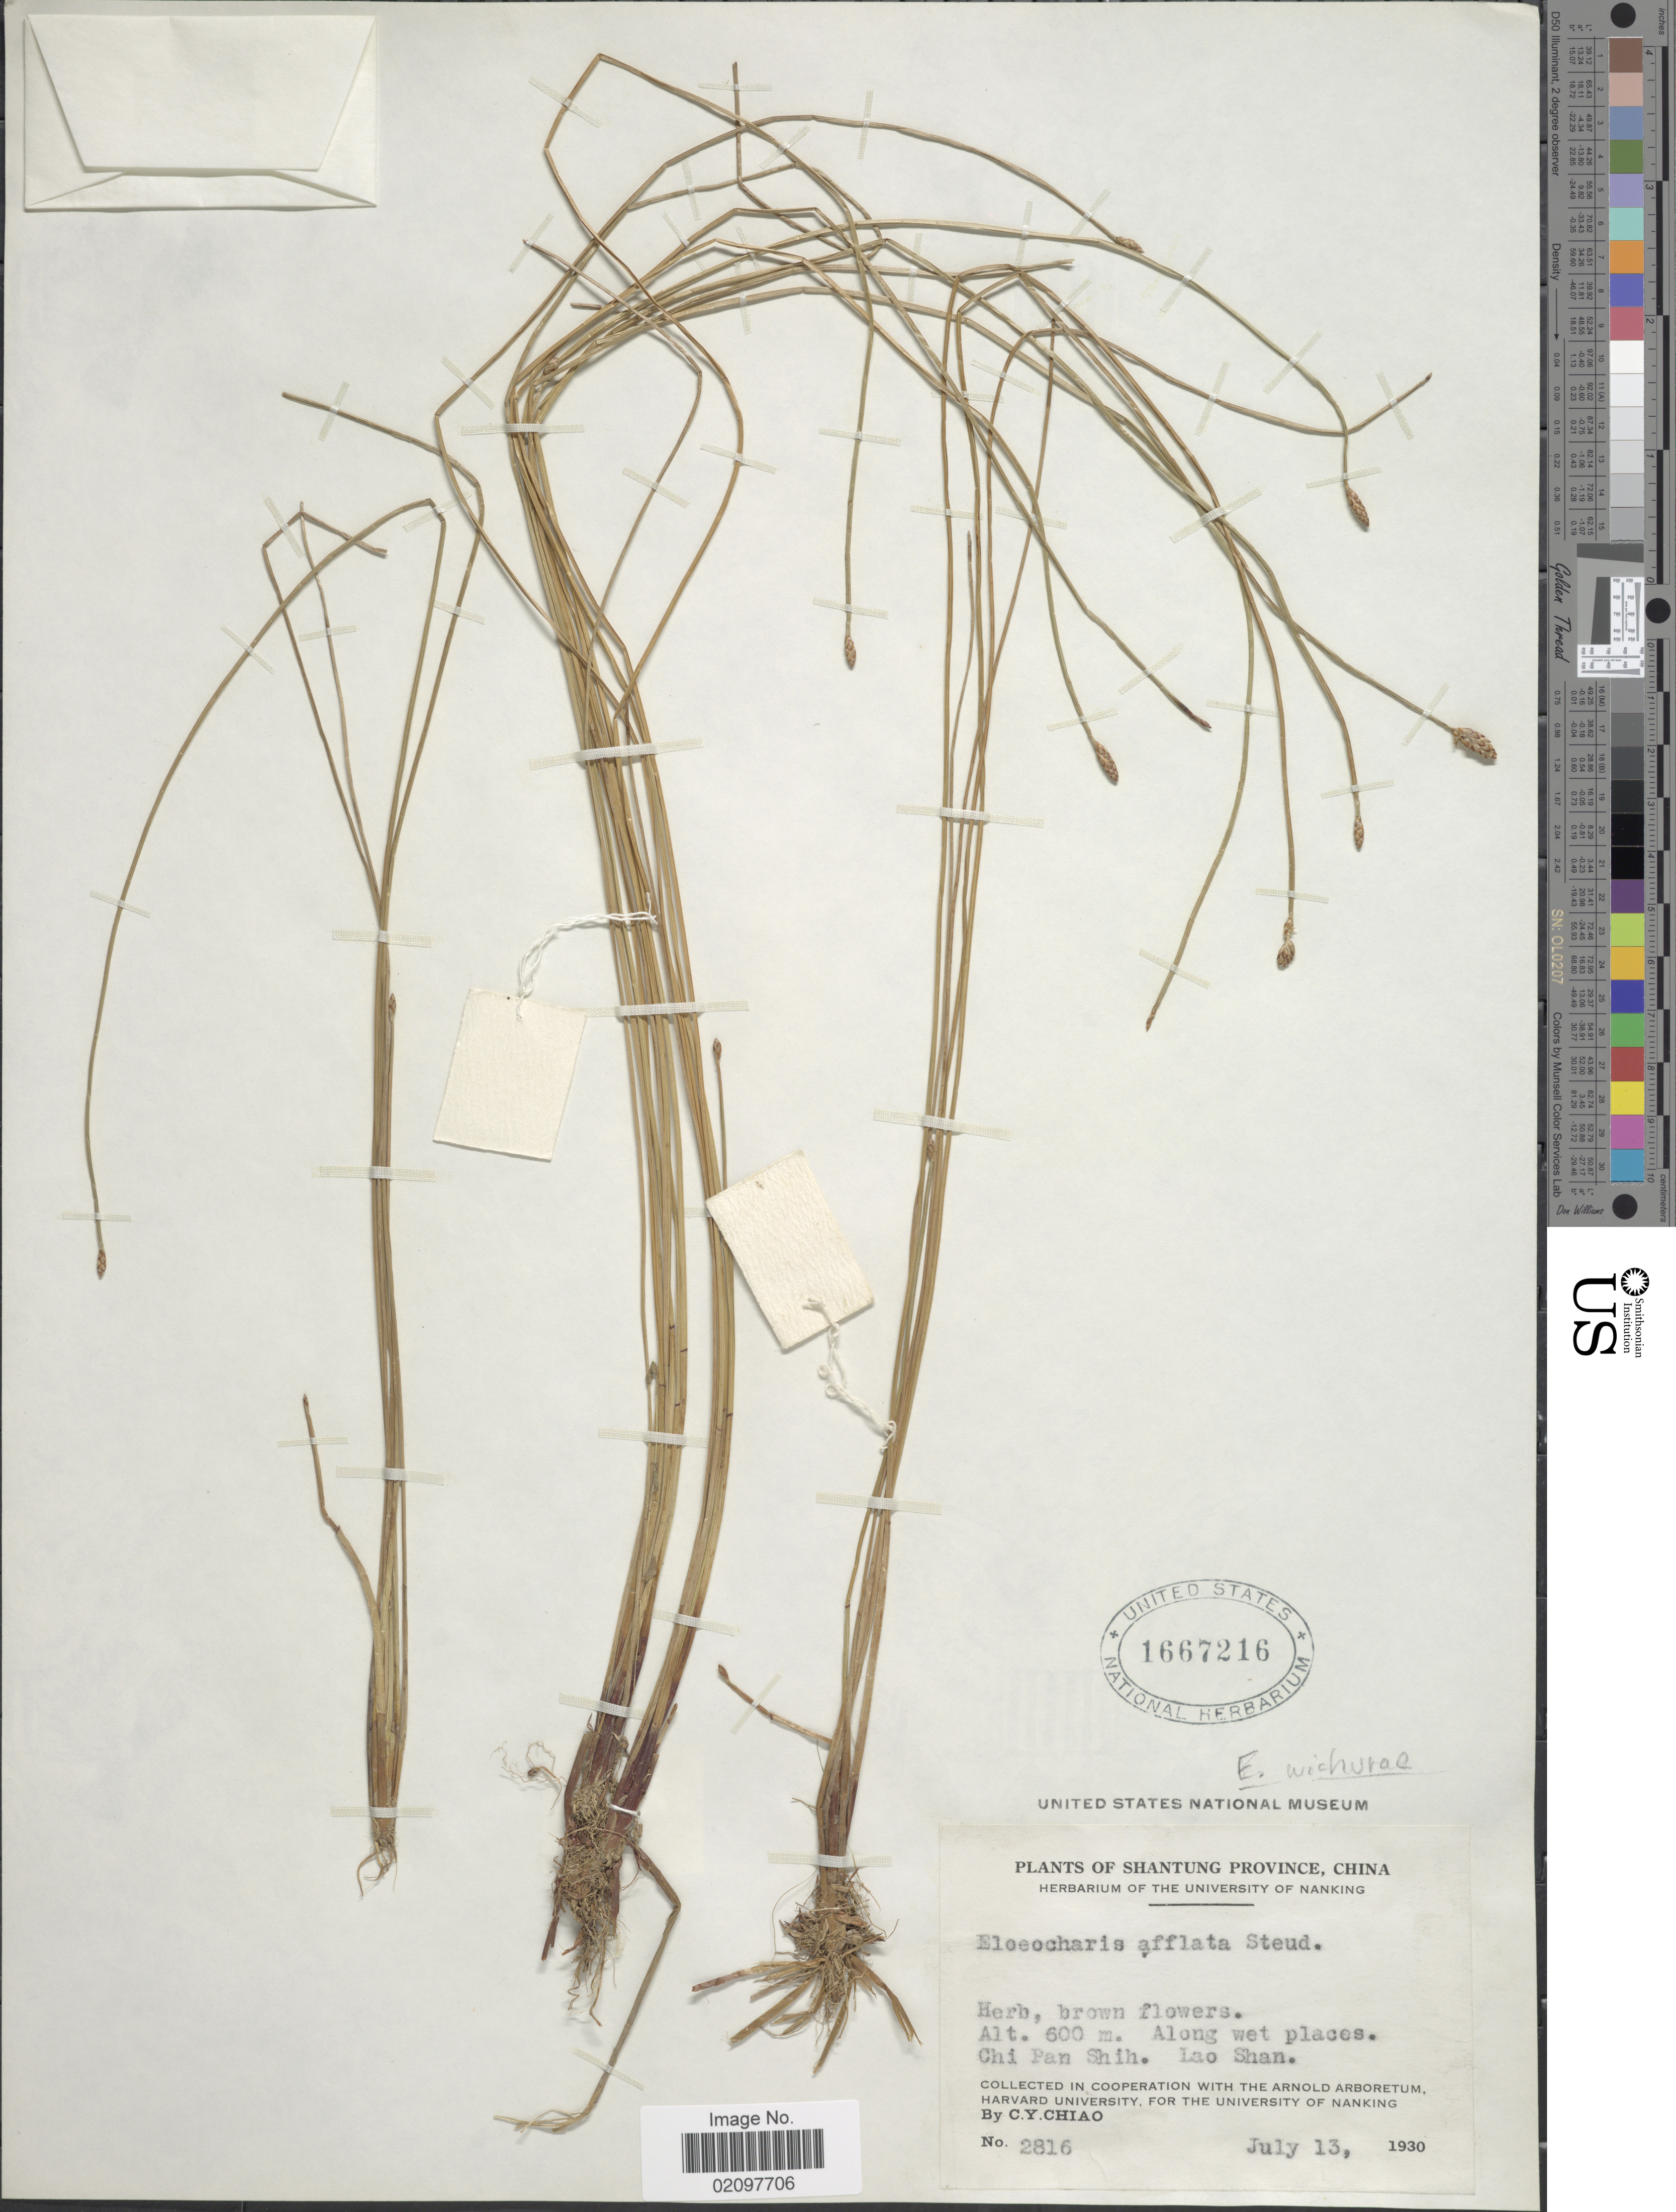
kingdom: Plantae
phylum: Tracheophyta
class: Liliopsida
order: Poales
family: Cyperaceae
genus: Eleocharis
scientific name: Eleocharis wichurae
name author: Boeckeler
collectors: C. Y. Chiao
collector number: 2816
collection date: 1930-07-13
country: China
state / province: Shandong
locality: Shantung Province. Along wet places. Chi Pan Shih. Lao Shan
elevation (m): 600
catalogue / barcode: US 1667216